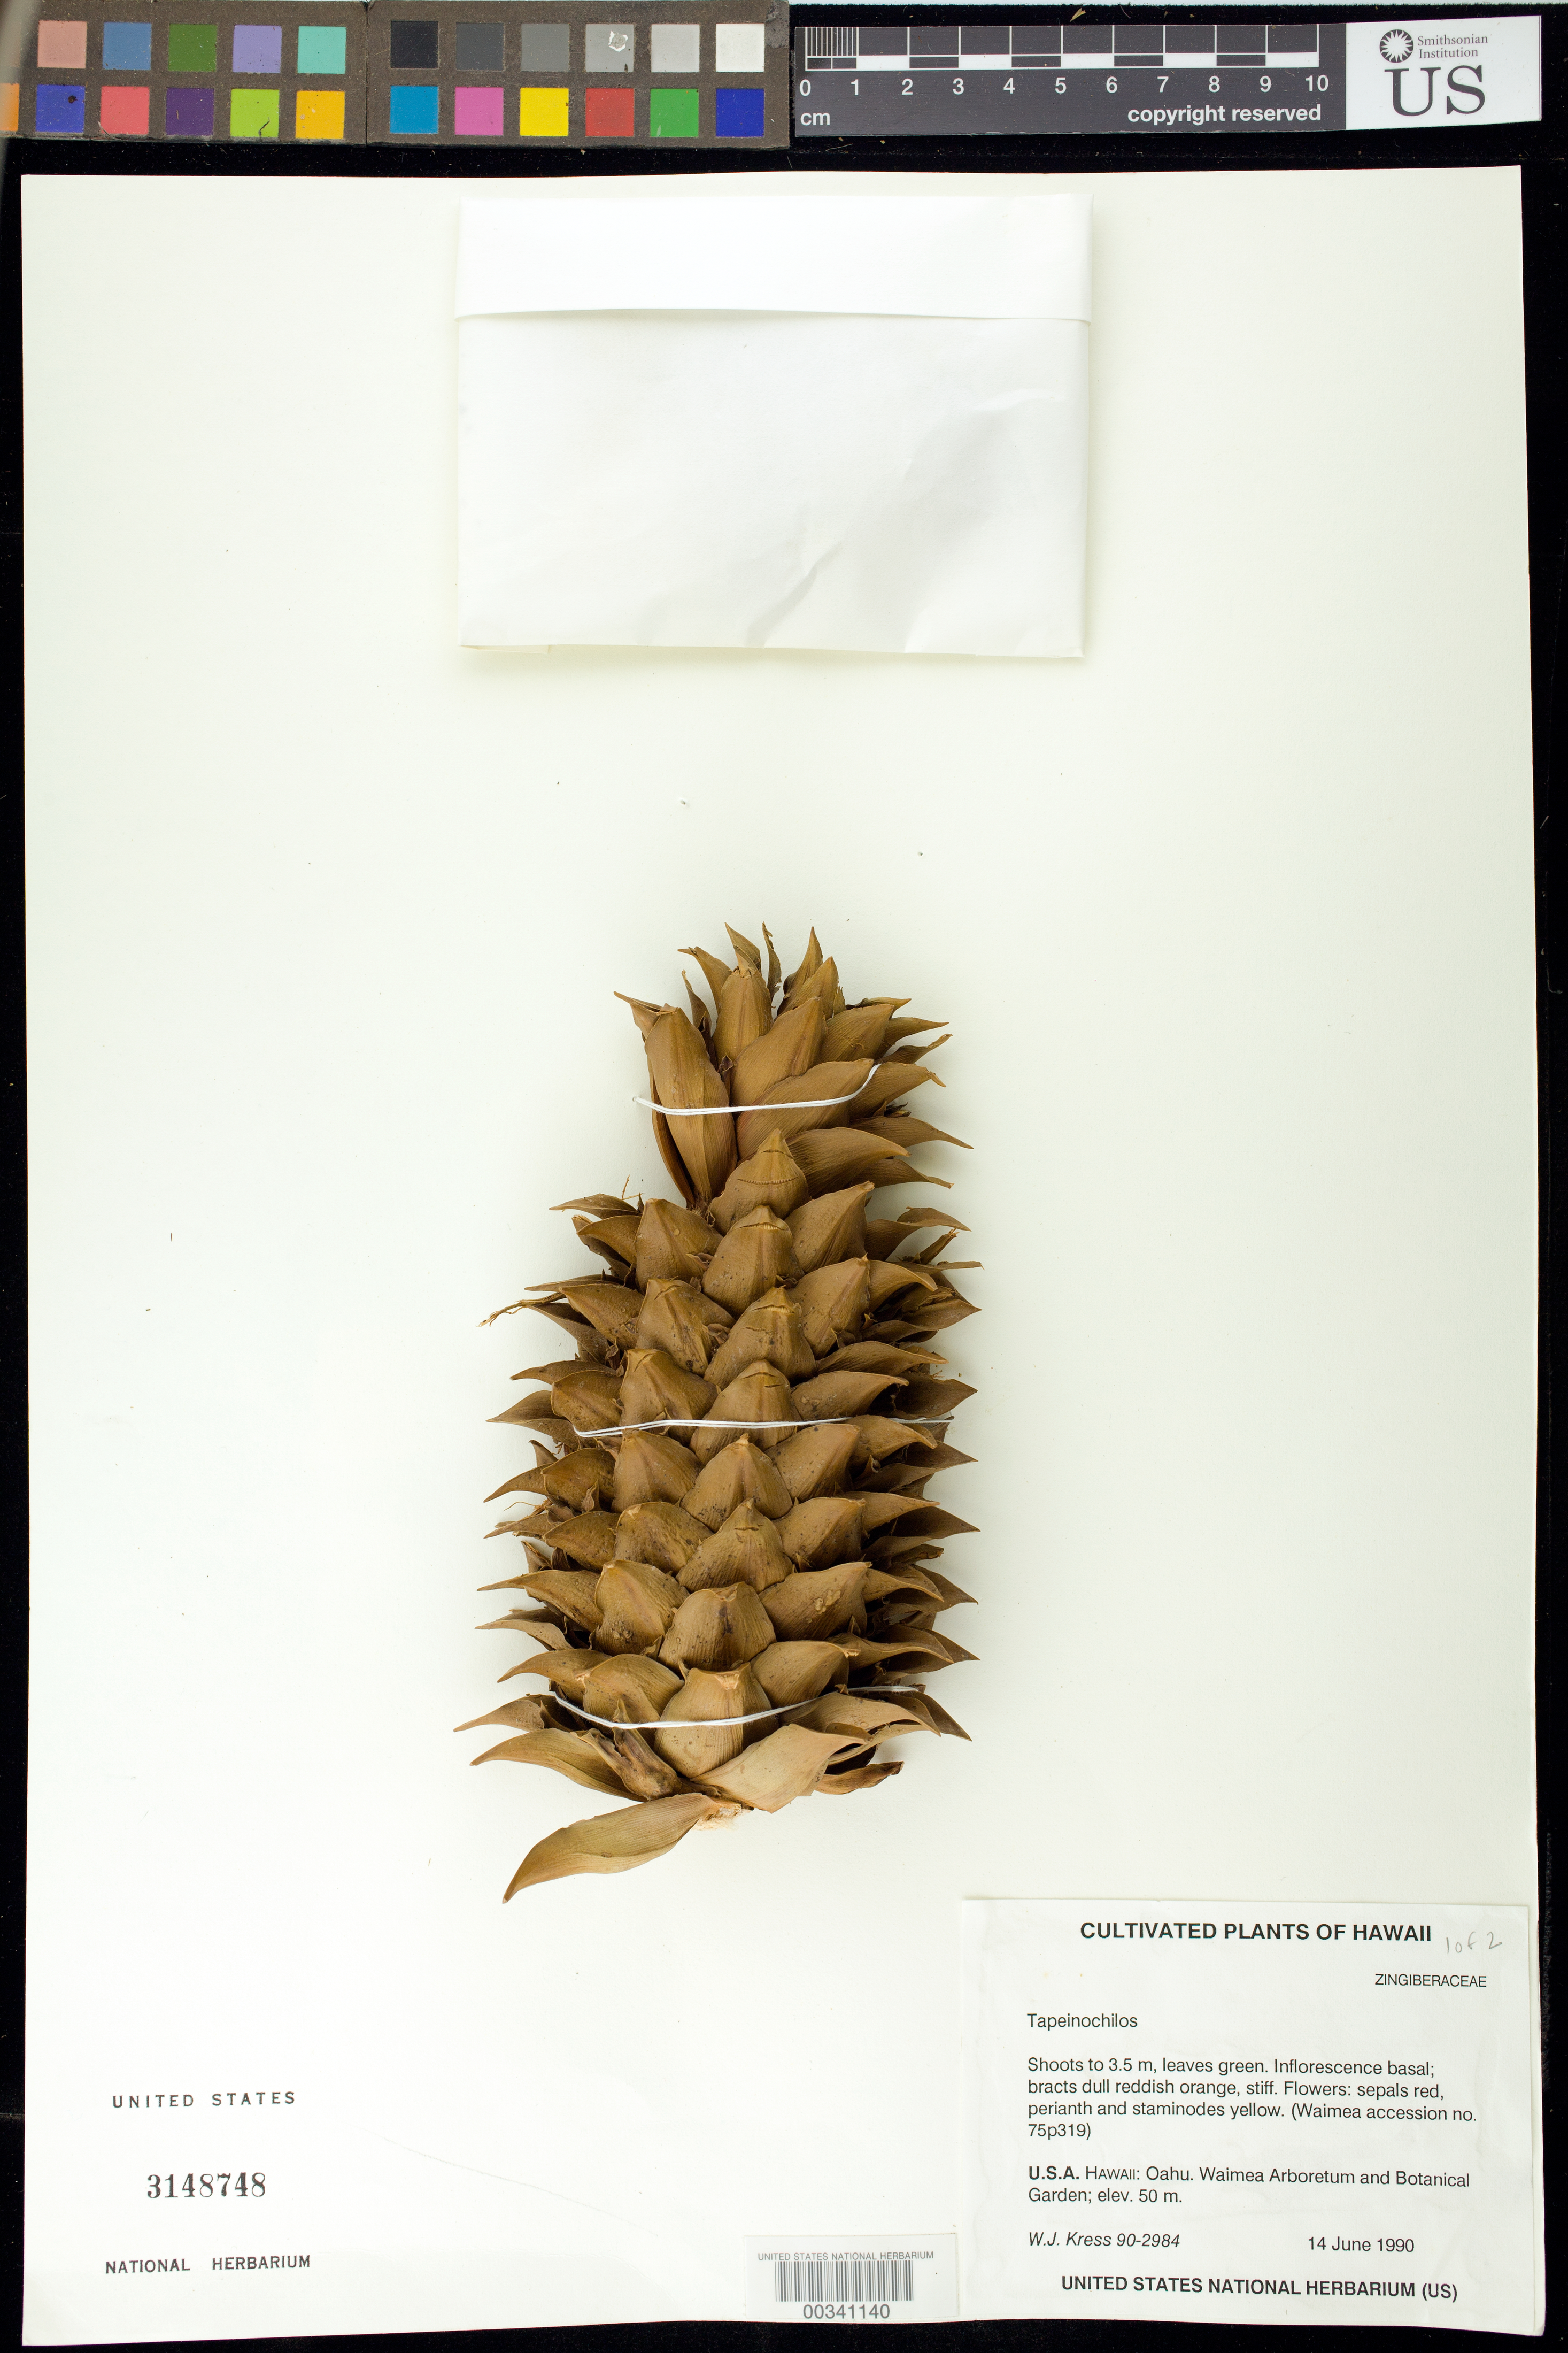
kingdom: Plantae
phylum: Tracheophyta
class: Liliopsida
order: Zingiberales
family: Costaceae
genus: Tapeinochilos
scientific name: Tapeinochilos sp.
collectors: W. J. Kress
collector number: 90-2984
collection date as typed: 14 Jun 1990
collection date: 1990-06-14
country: United States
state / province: Hawaii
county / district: Maui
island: Maui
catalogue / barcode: US 3148748